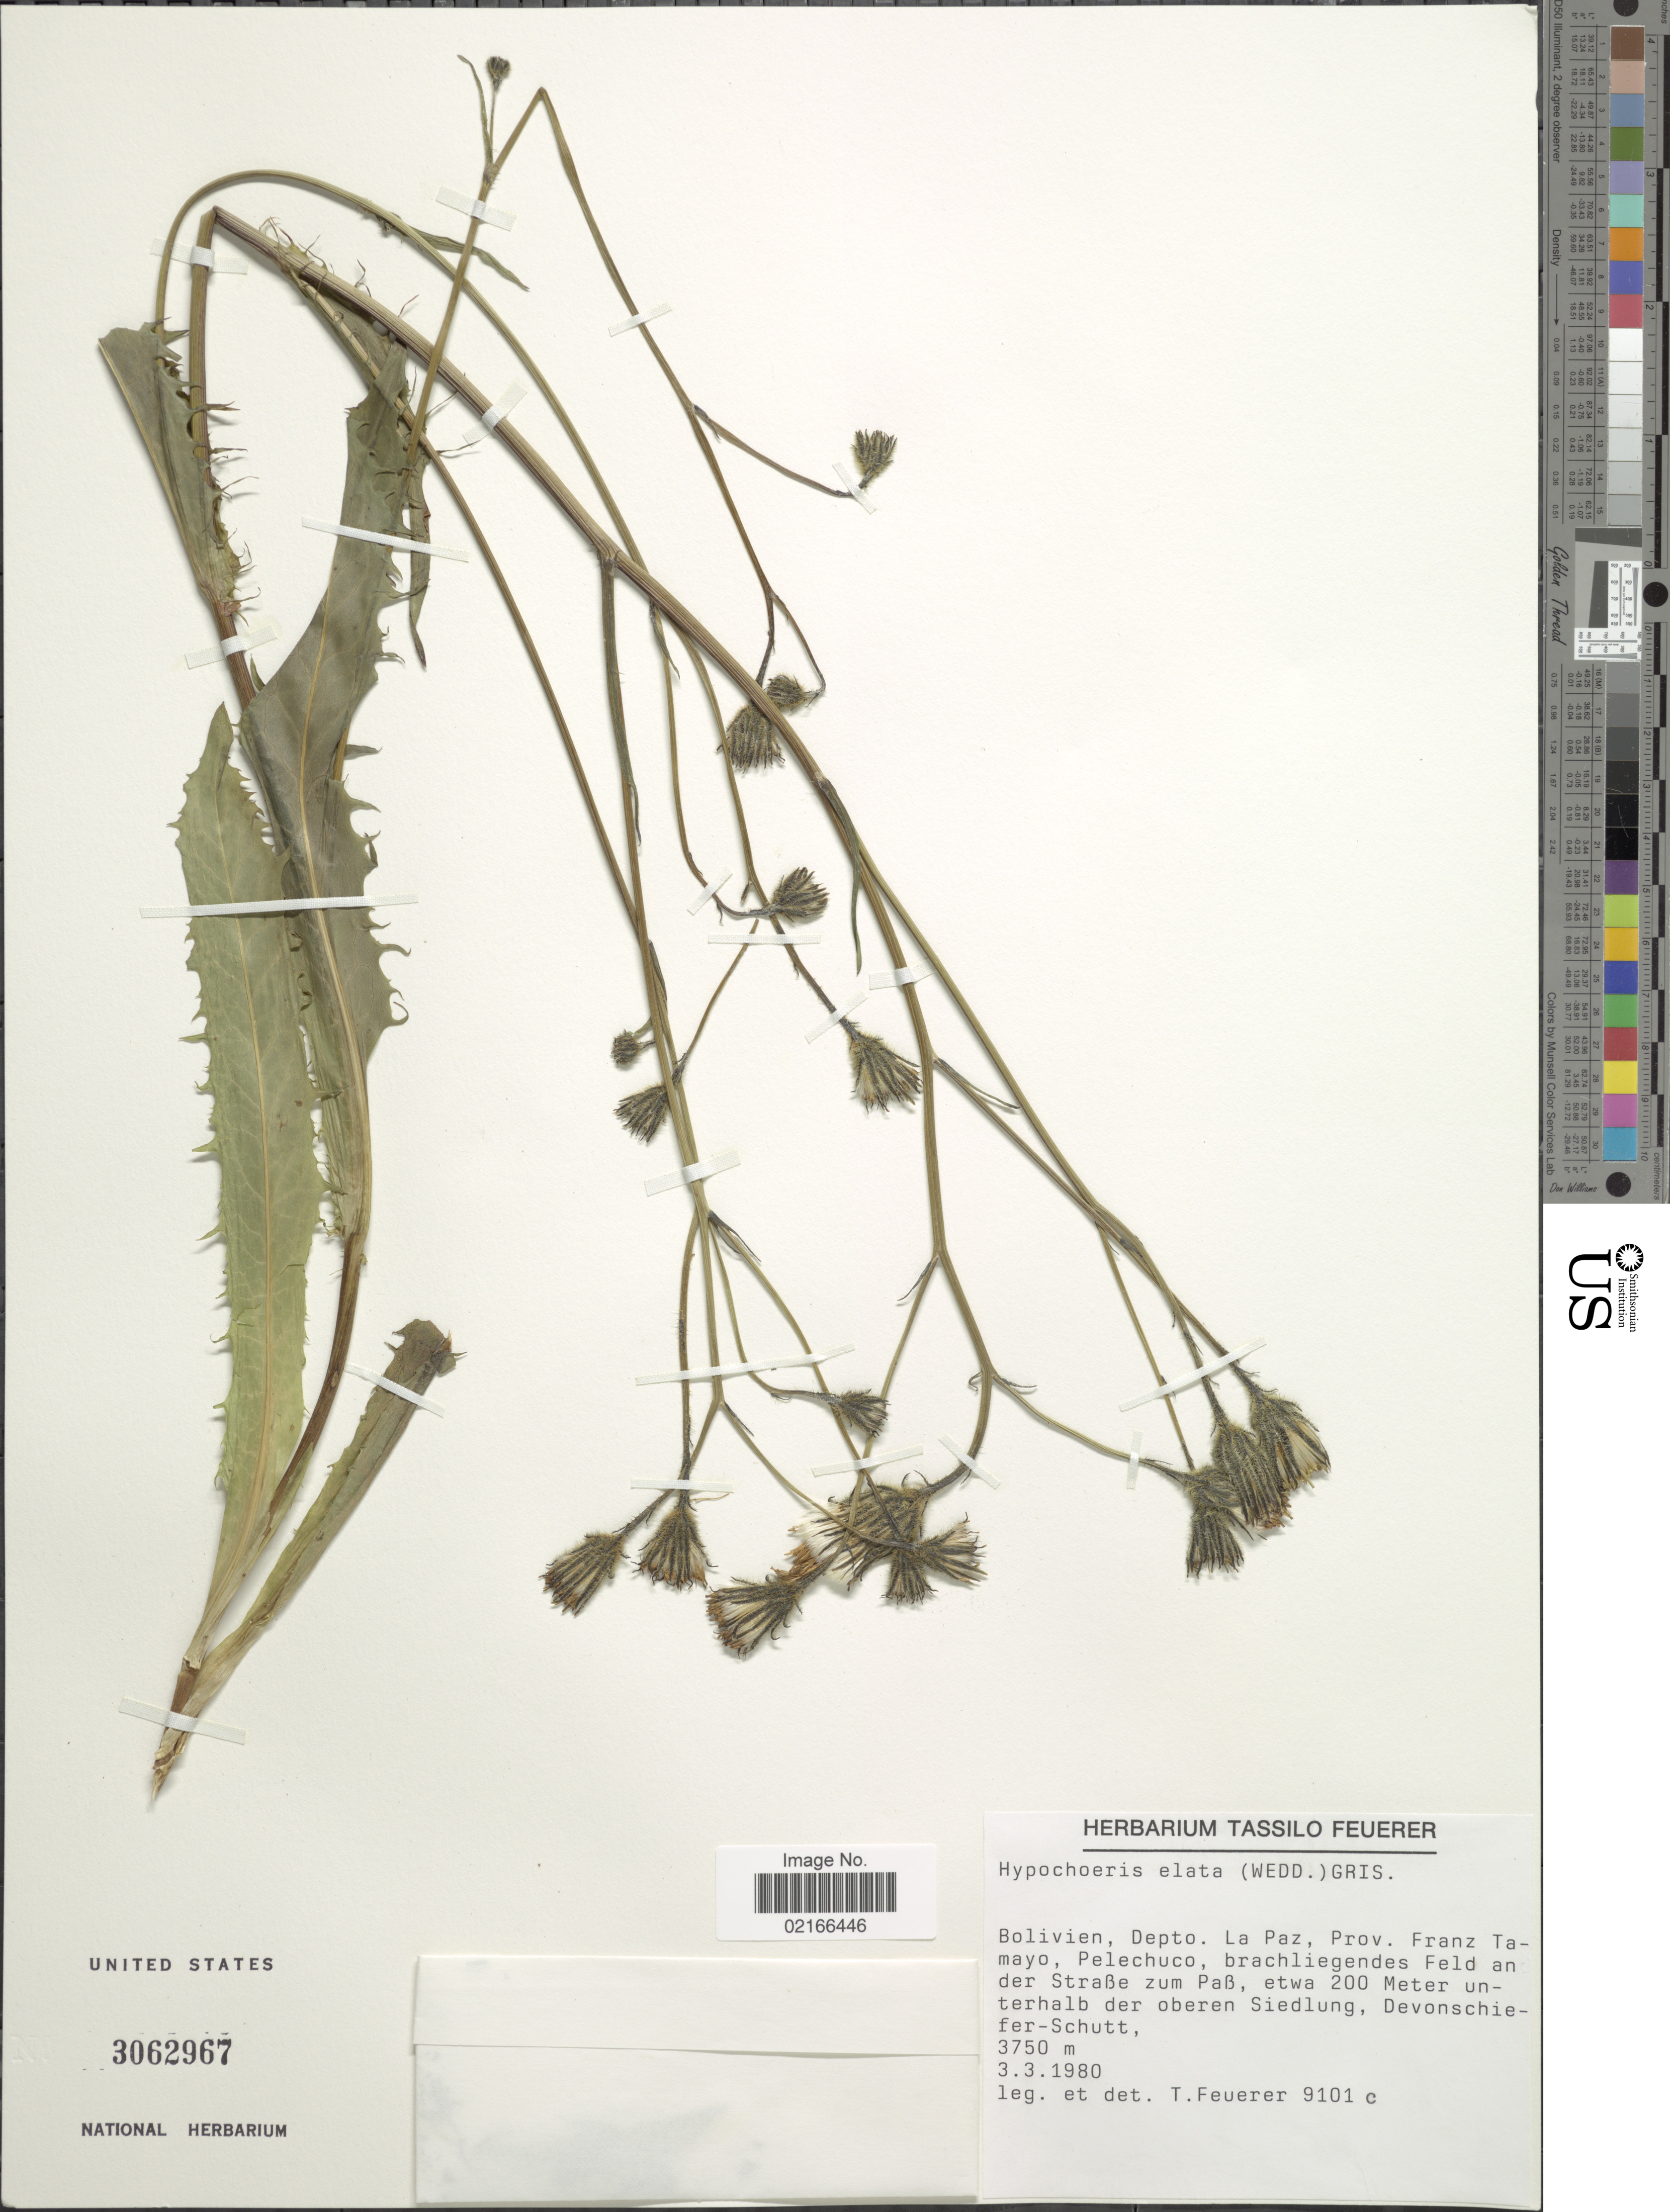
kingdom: Plantae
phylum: Tracheophyta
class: Magnoliopsida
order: Asterales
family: Asteraceae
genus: Hypochaeris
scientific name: Hypochaeris elata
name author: (Wedd.) Griseb.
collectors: T. Feuerer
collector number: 9101 c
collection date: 1980-03-03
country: Bolivia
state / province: La Paz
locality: Prov. Franz Tamayo, Pelechuco, brachliegendes Feld an der Straße zum Paß, unterhalb der oberen Siedlung, Devonschiefer-Schutt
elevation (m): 3750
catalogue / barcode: US 3062967